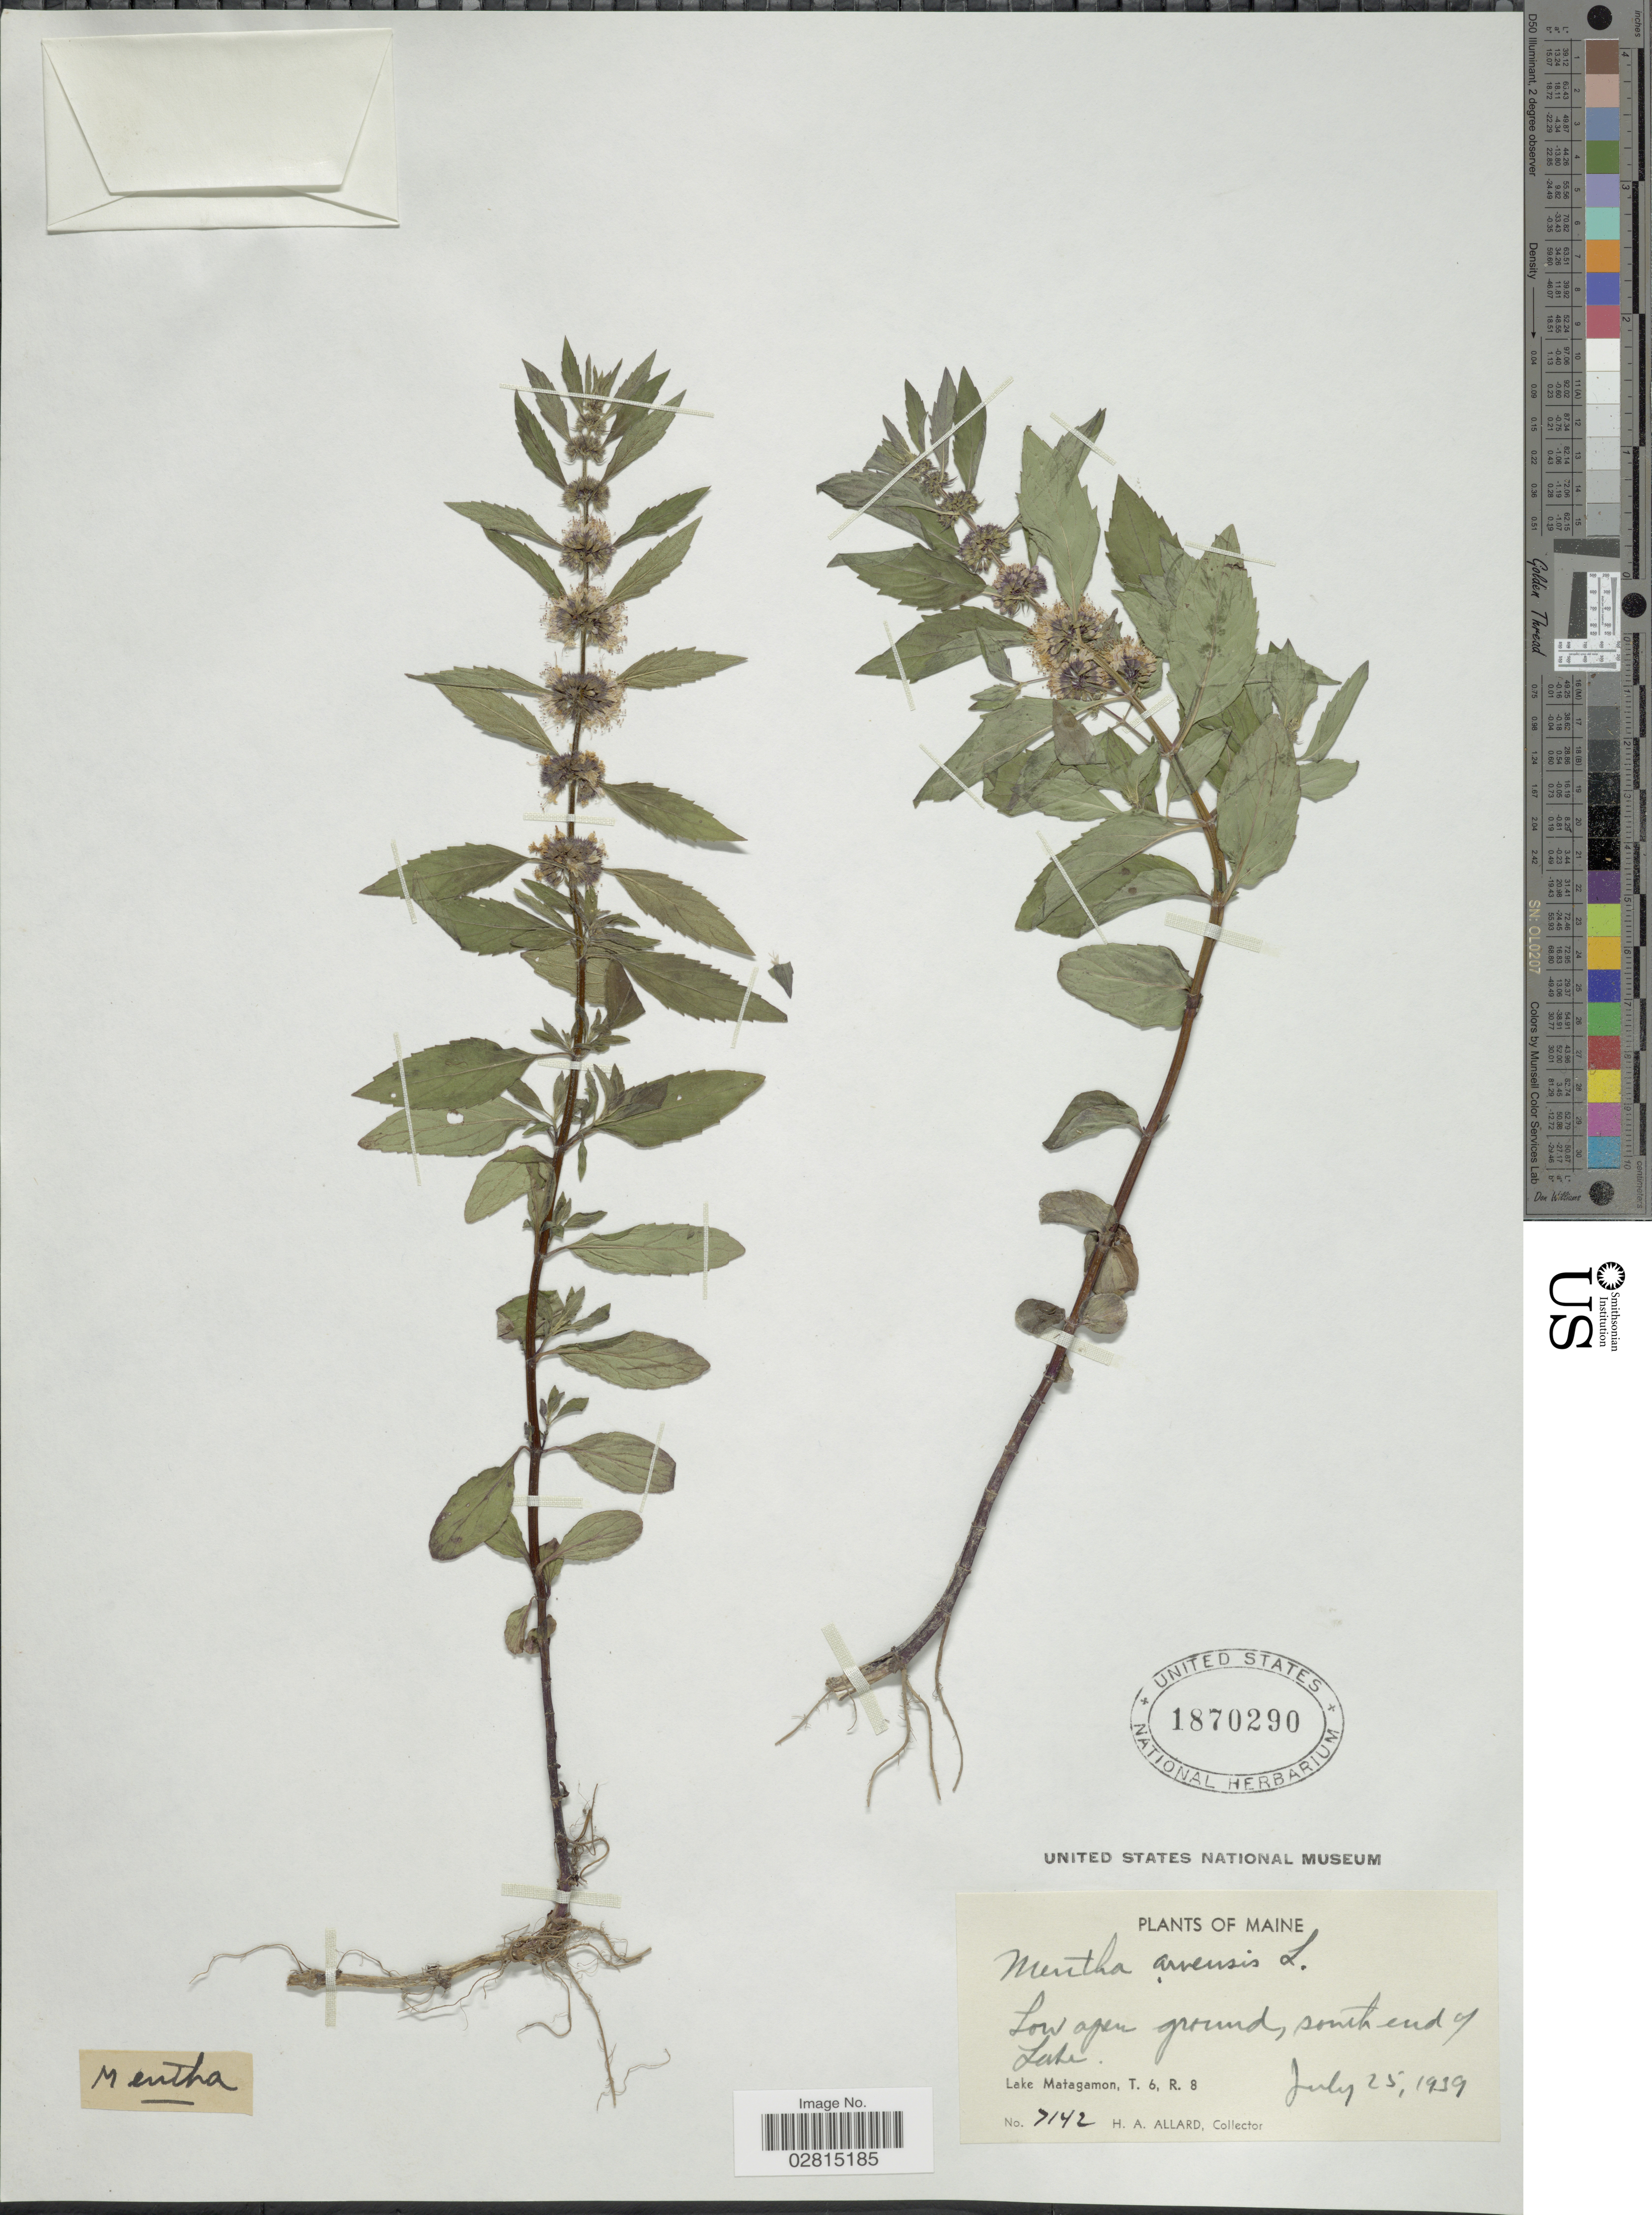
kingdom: Plantae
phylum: Tracheophyta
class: Magnoliopsida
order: Lamiales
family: Lamiaceae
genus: Mentha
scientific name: Mentha arvensis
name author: L.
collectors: H. A. Allard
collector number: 7142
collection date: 1939-07-25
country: United States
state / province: Maine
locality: South end of Lake, Lake Matagamon, T6, R8.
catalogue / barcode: US 1870290